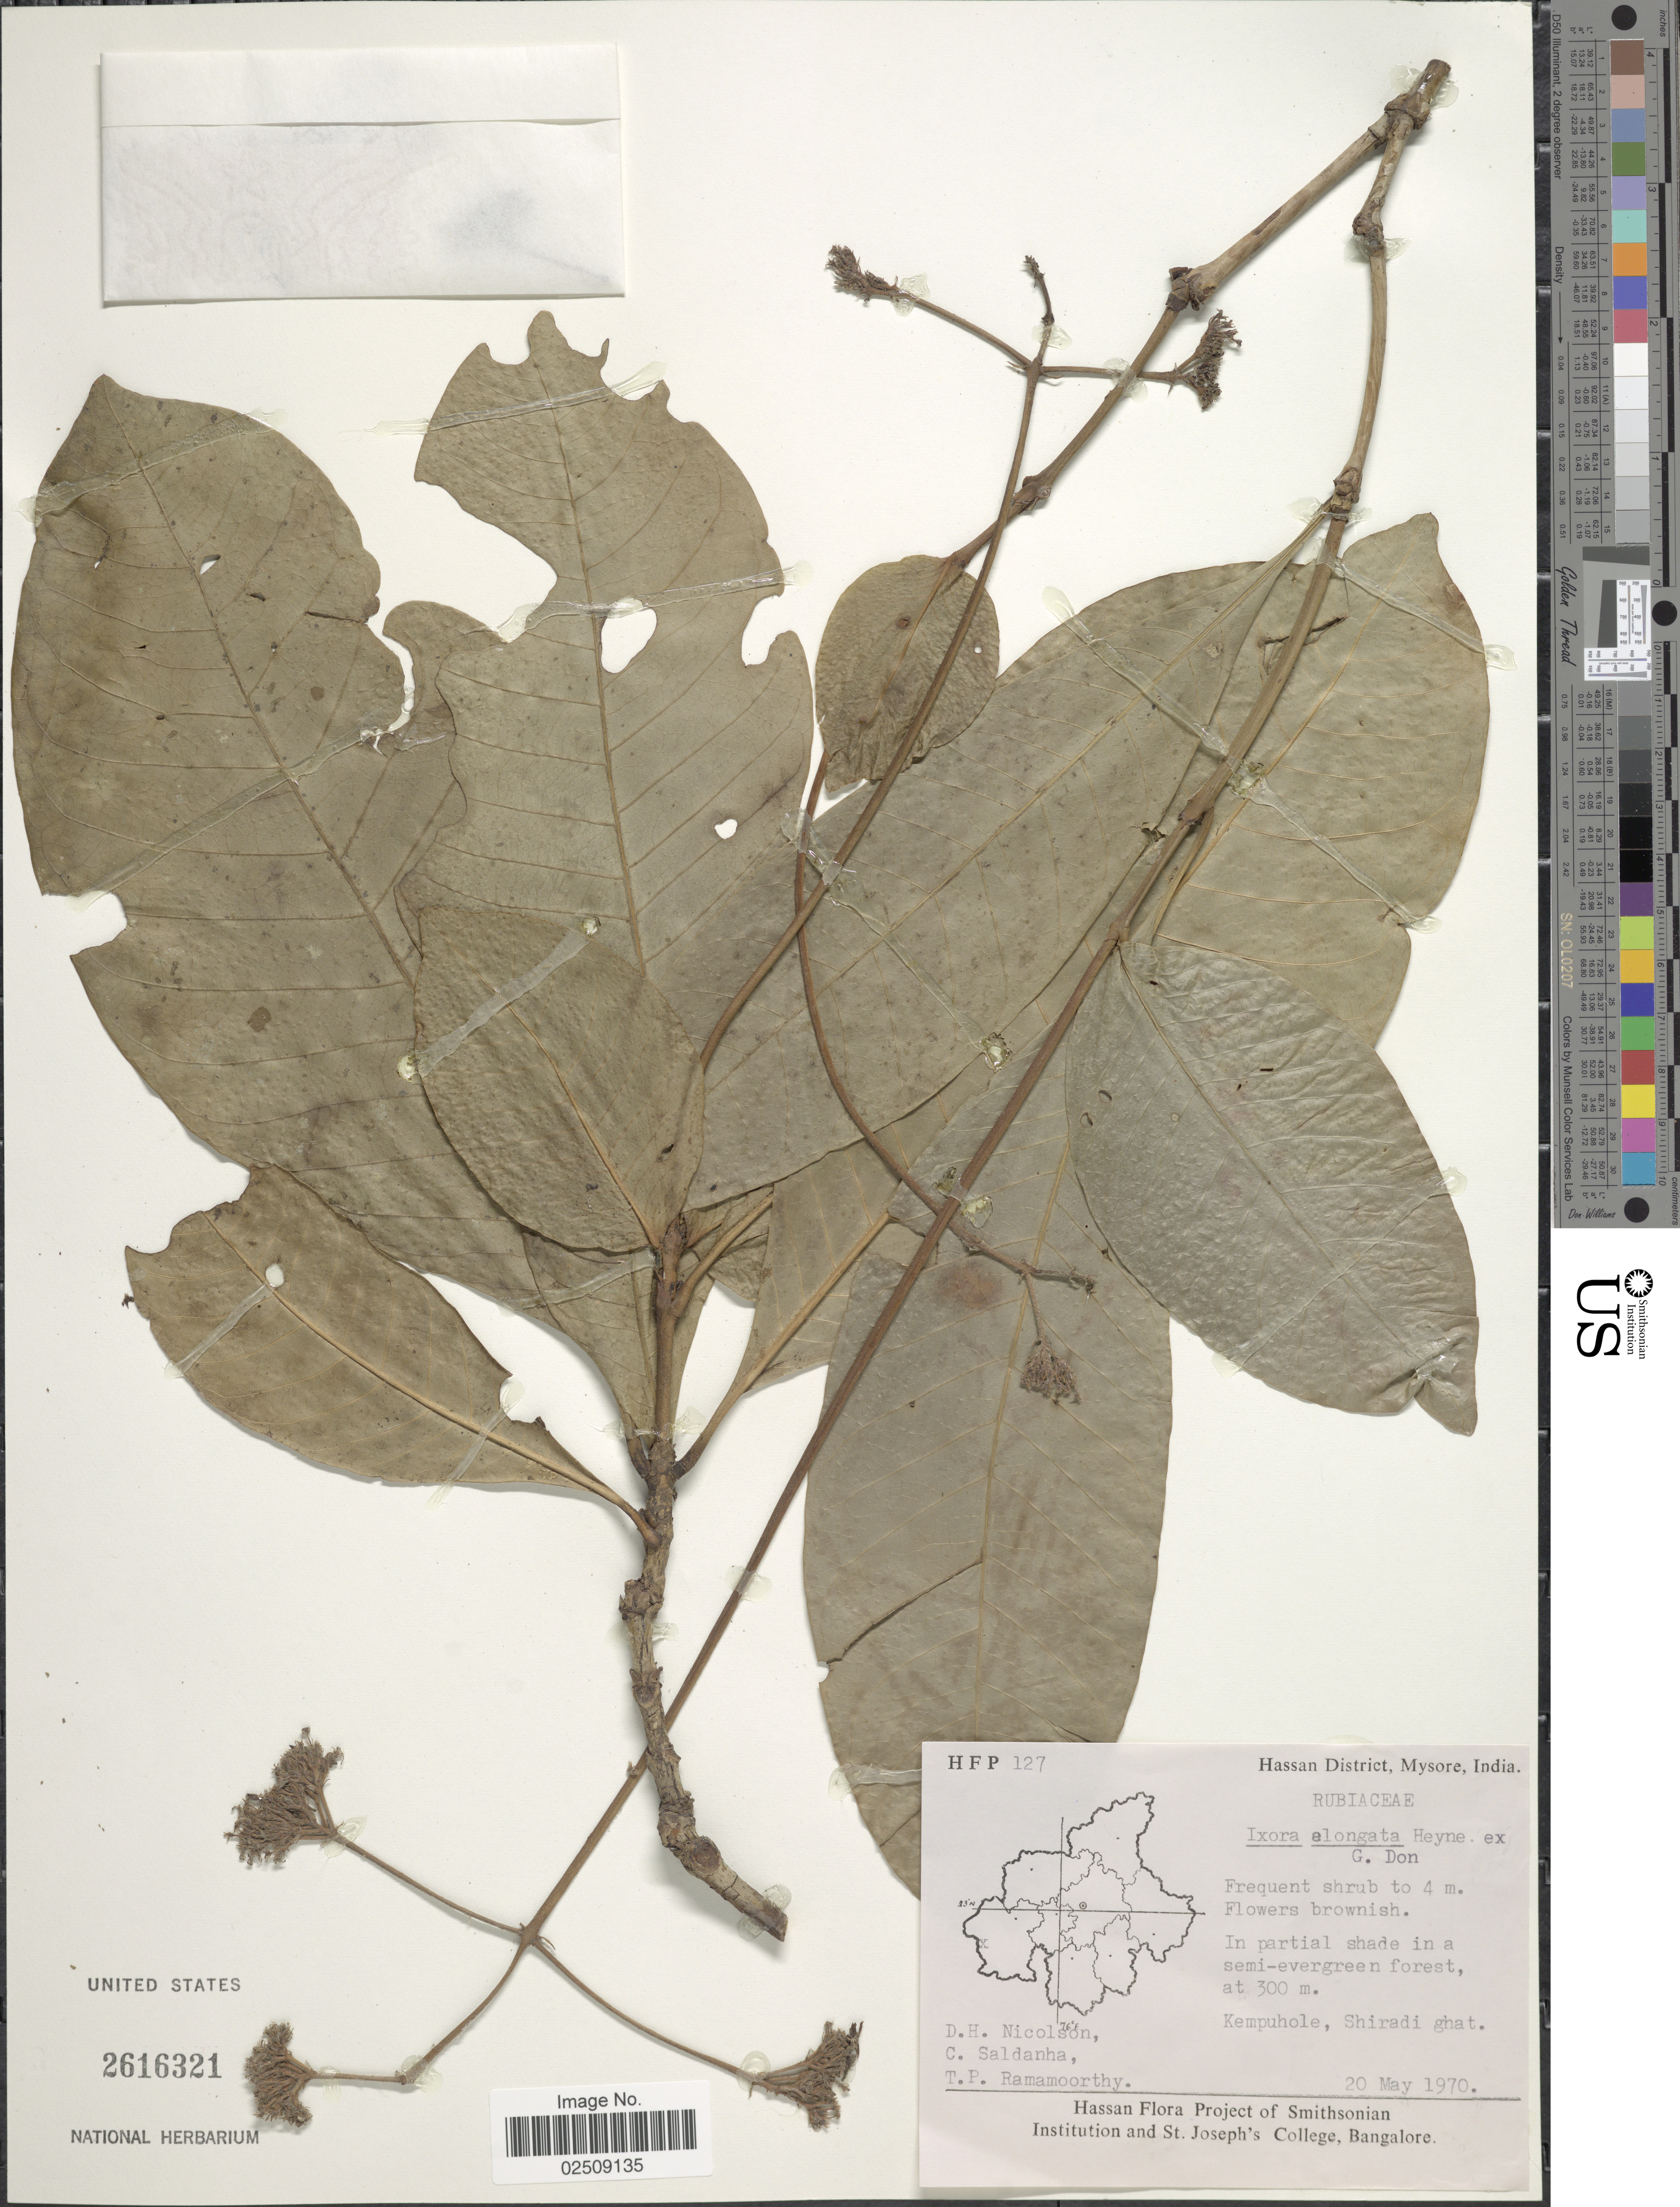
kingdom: Plantae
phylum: Tracheophyta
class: Magnoliopsida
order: Gentianales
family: Rubiaceae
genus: Ixora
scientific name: Ixora elongata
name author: F. Heyne & G. Don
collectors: D. H. Nicolson, C. Saldanha & T. P. Ramamoorthy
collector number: HFP127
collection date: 1970-05-20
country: India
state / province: Karnataka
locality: Hassan District, Mysore. Kempuhole, Shiradi ghat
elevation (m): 300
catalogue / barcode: US 2616321